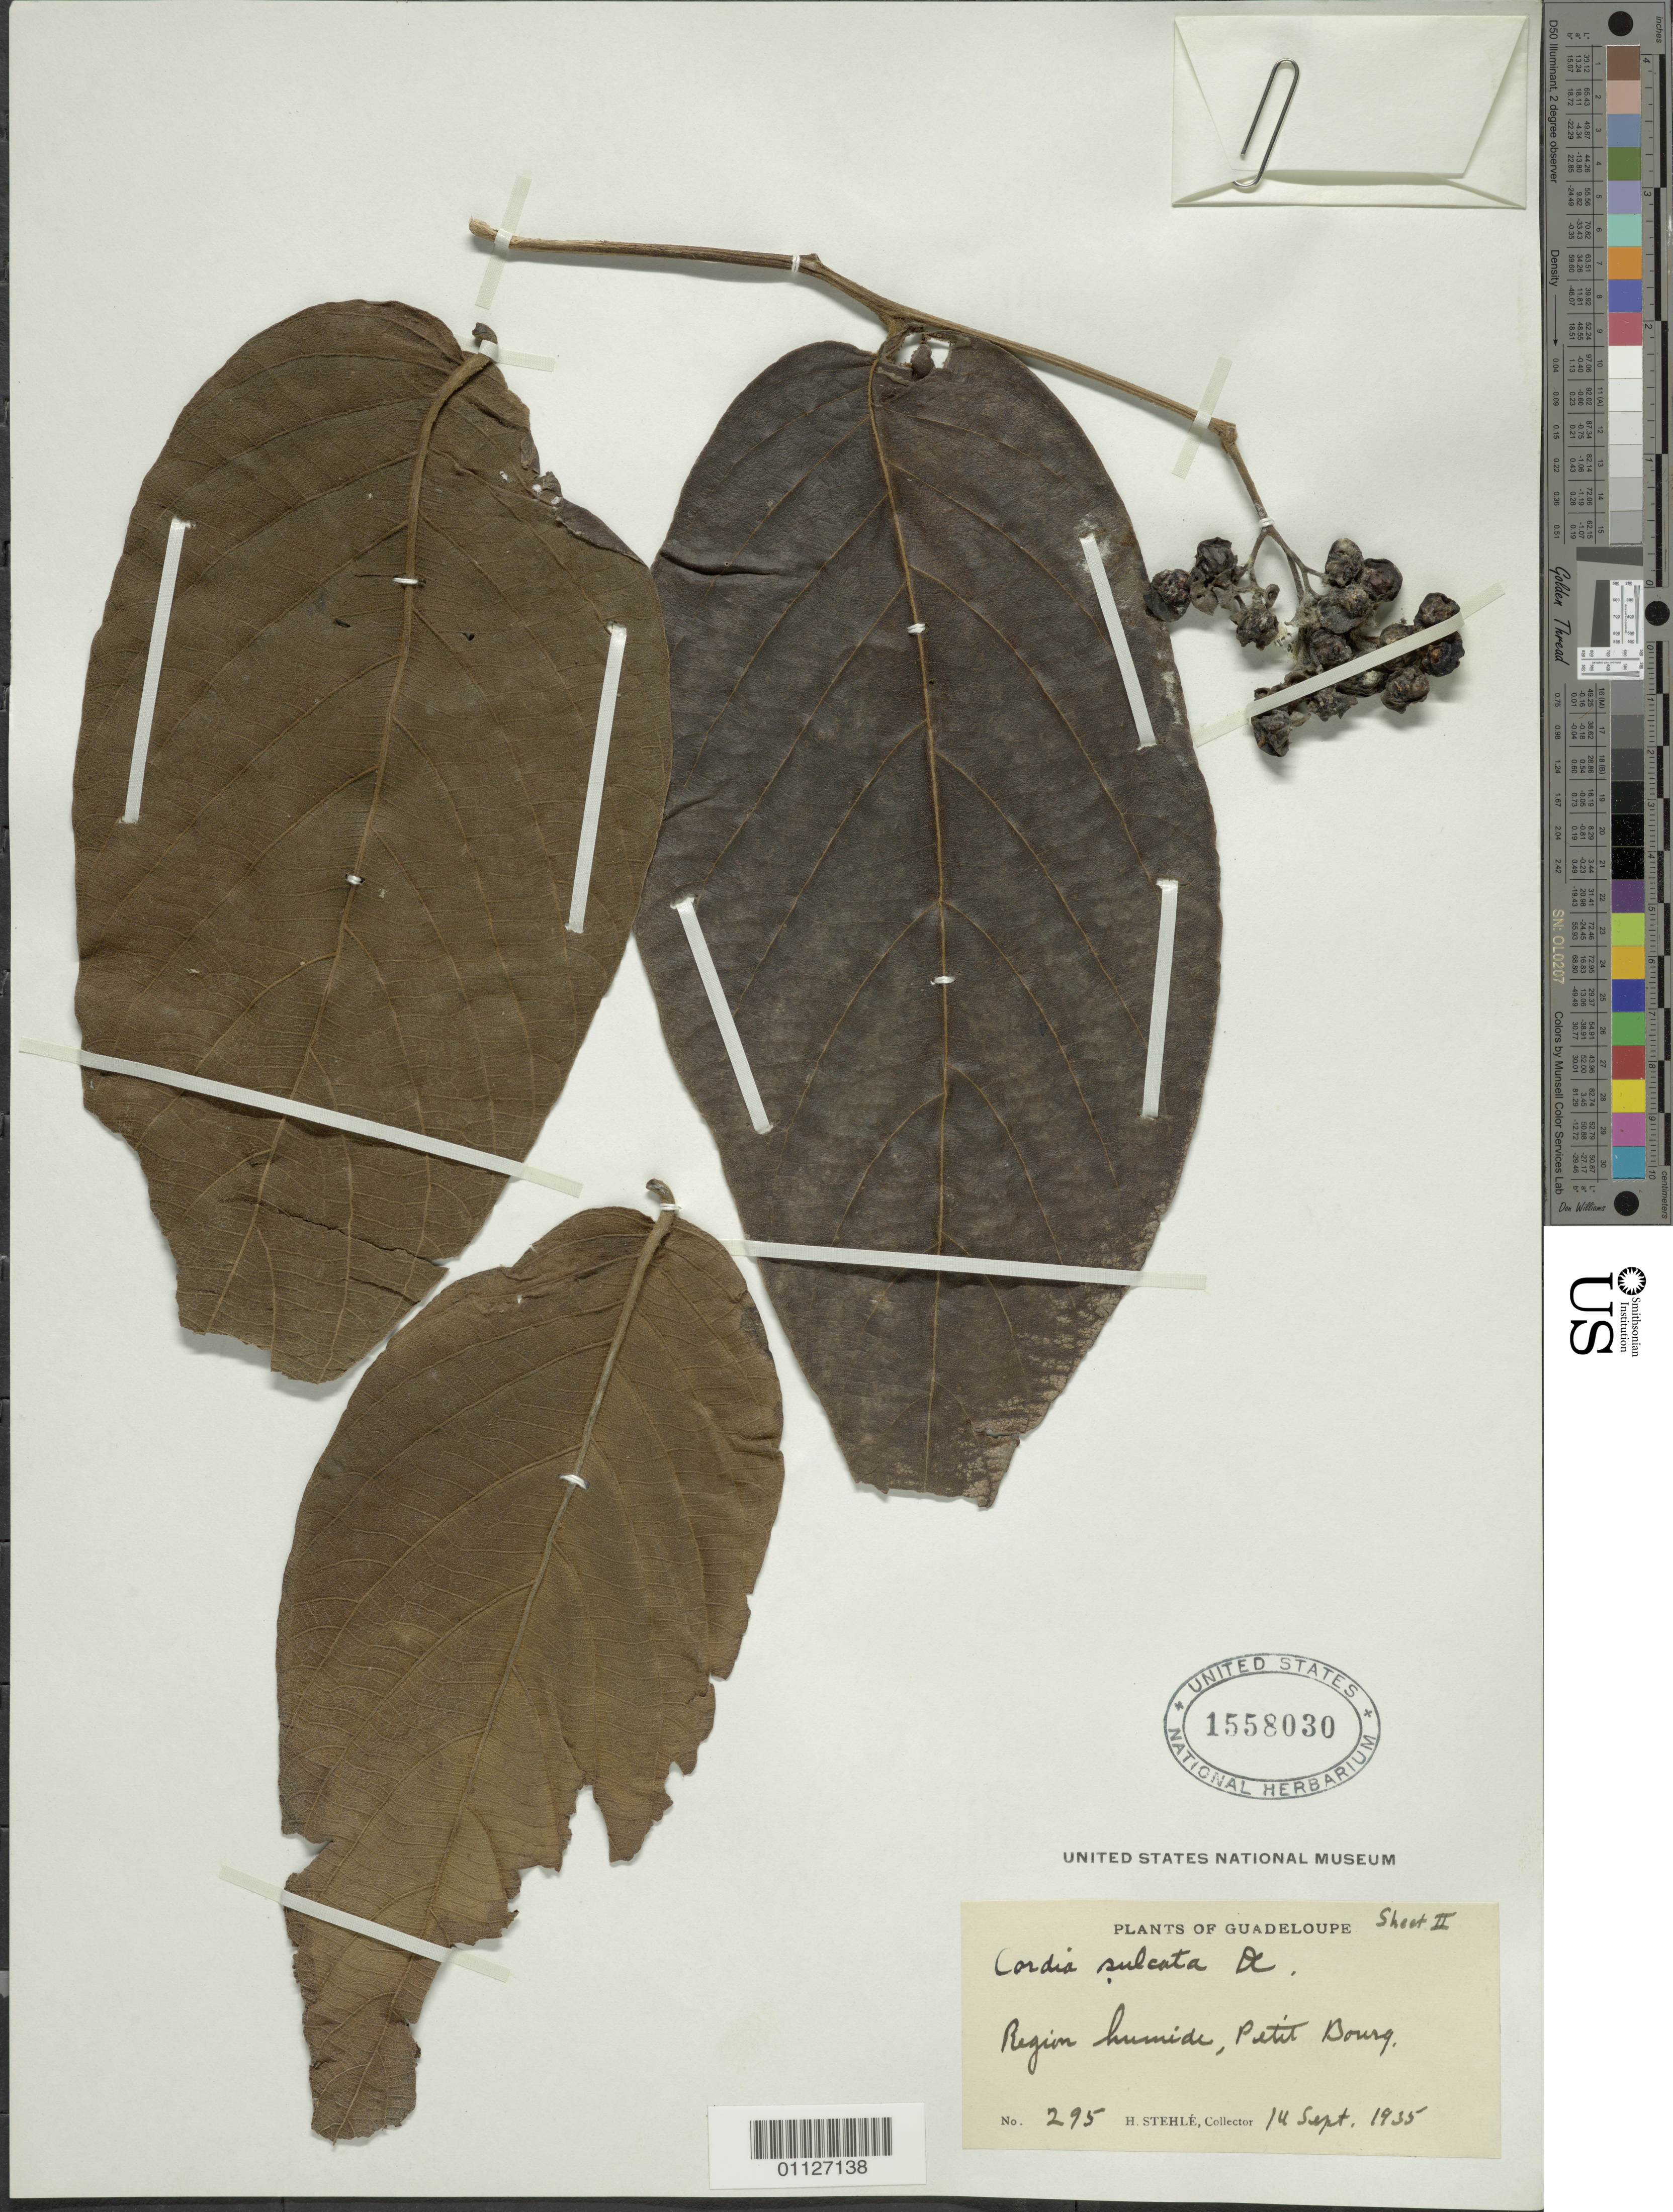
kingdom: Plantae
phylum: Tracheophyta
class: Magnoliopsida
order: Boraginales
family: Cordiaceae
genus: Cordia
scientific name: Cordia sulcata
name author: DC.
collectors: H. Stehlé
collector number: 295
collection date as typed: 14 Sep 1935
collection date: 1935-09-14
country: Guadeloupe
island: Basse Terre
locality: Région humide, Petit Bourg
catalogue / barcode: US 1558030